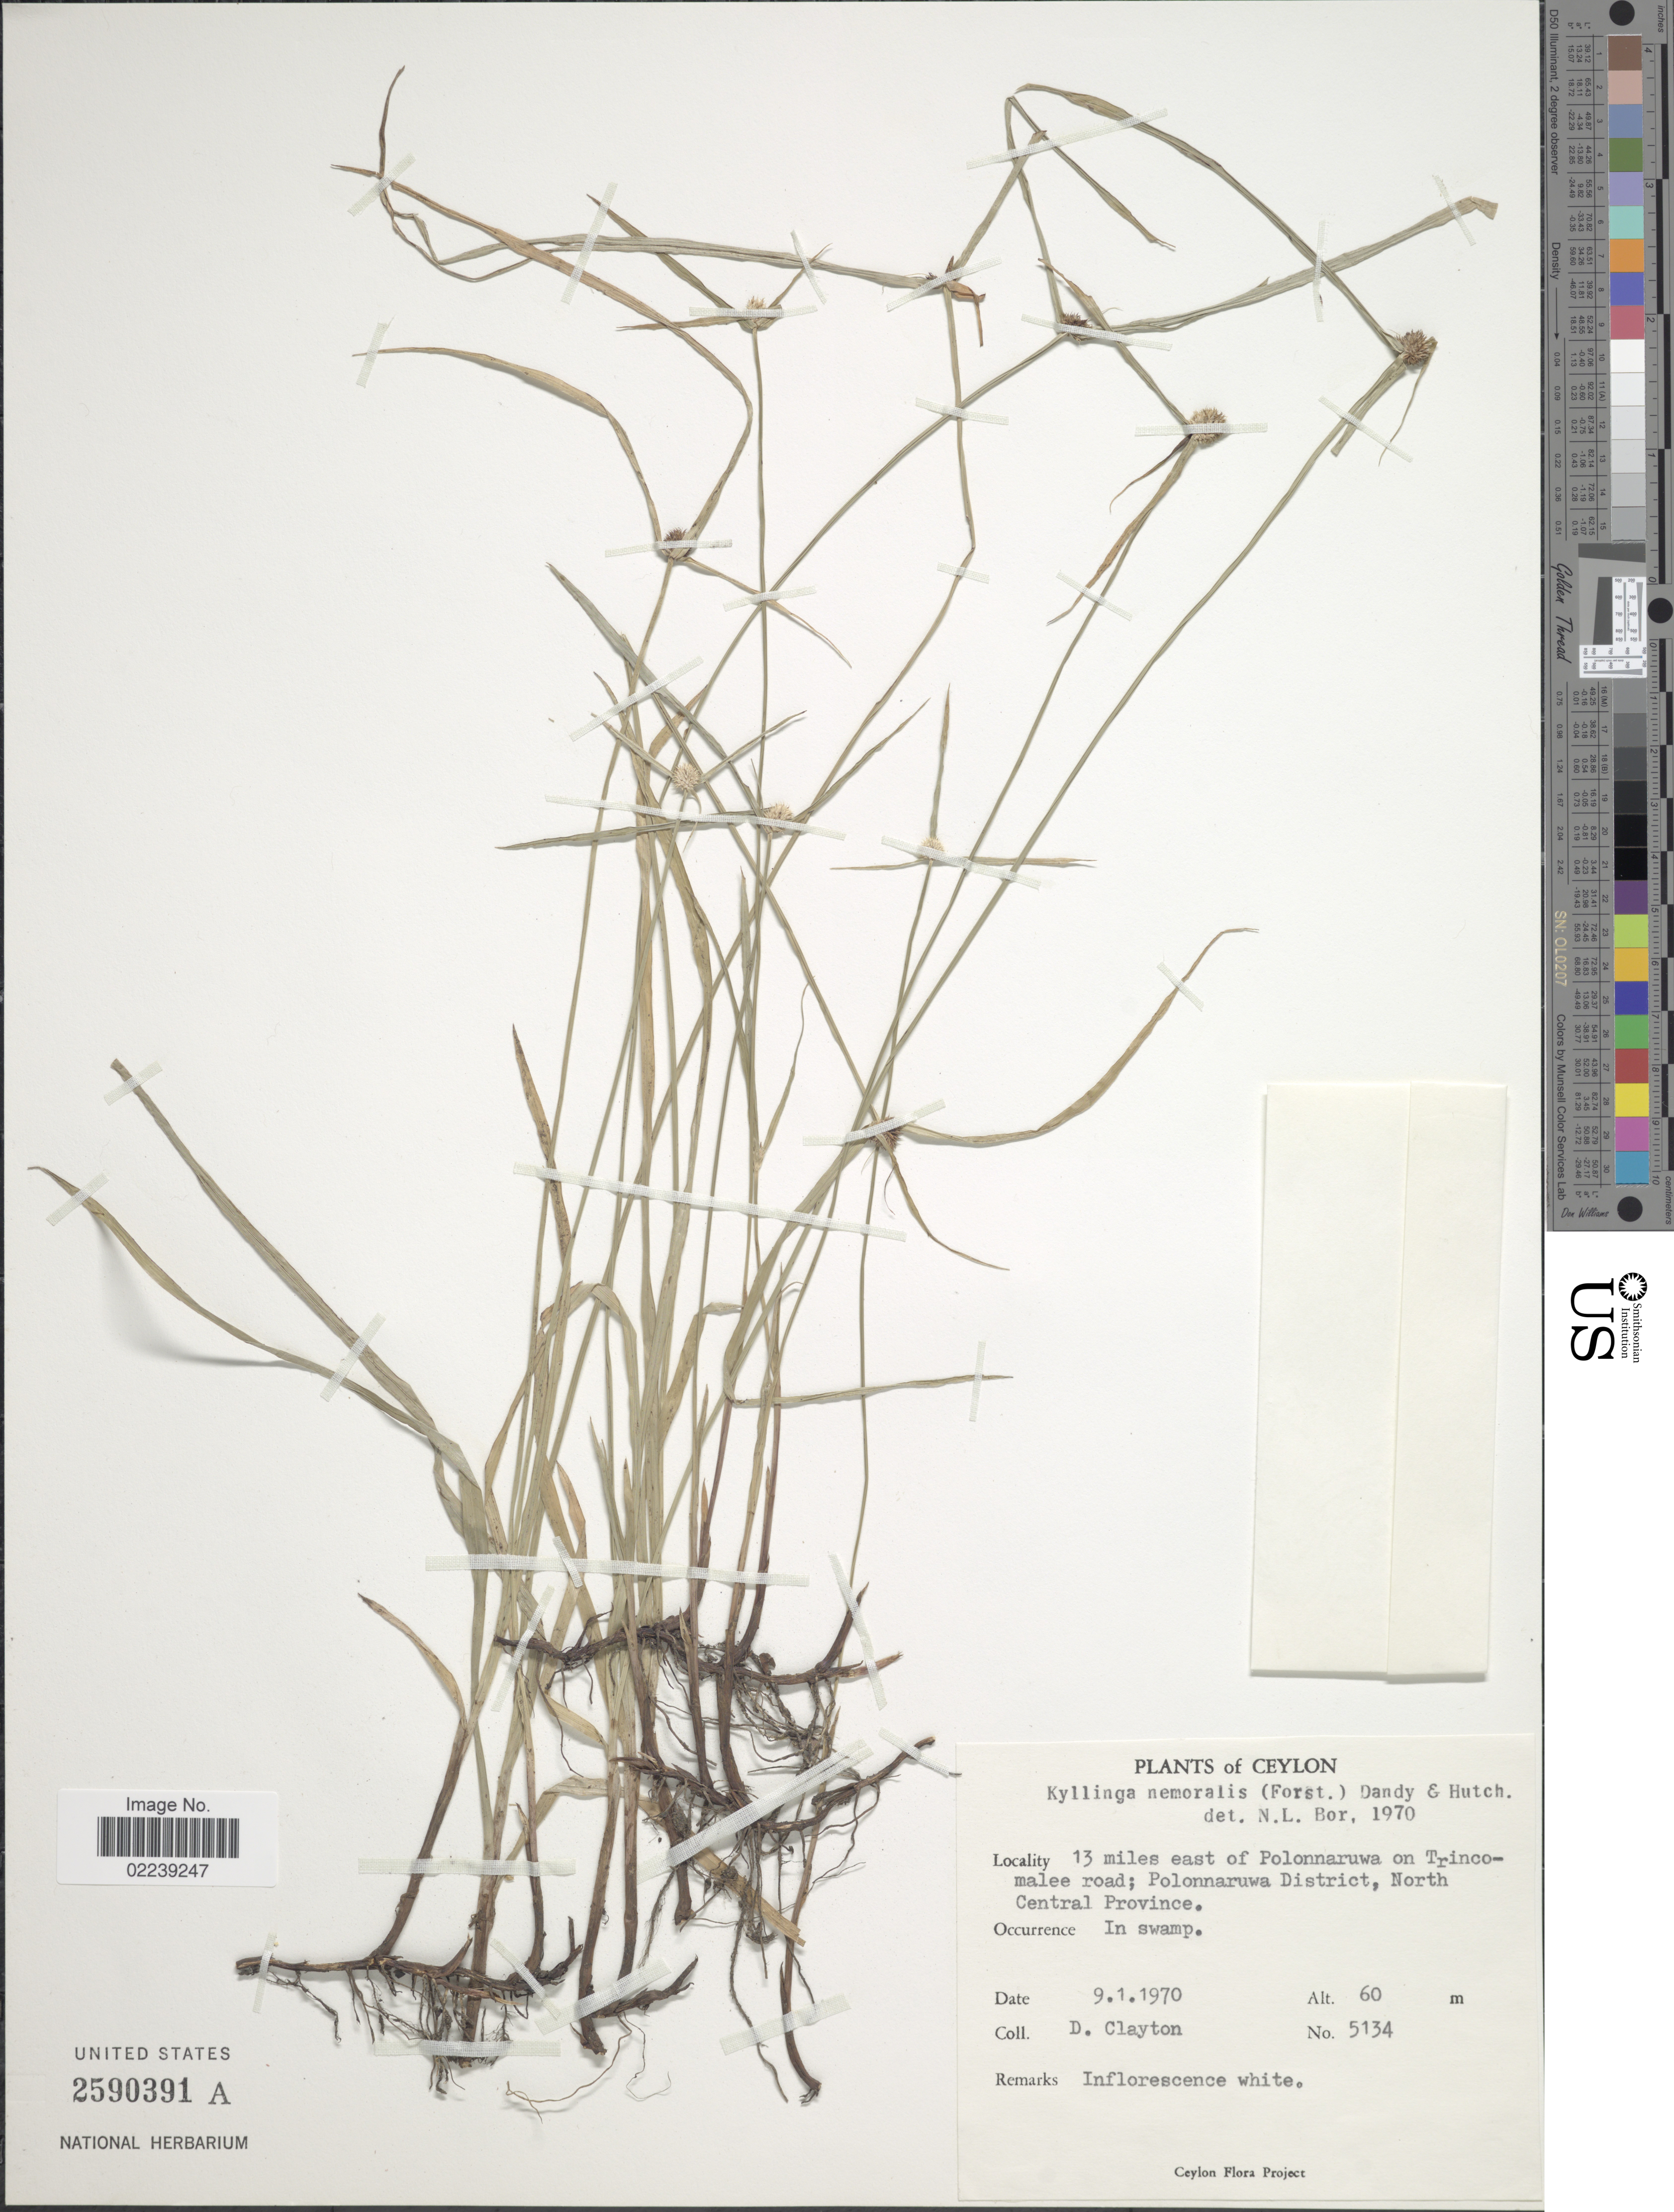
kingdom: Plantae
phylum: Tracheophyta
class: Liliopsida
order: Poales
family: Cyperaceae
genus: Cyperus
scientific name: Cyperus mindorensis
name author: (Steud.) Huygh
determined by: Strong, M. T., (US), Smithsonian Institution - National Museum of Natural History (UNITED STATES)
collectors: D. Clayton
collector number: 5134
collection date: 1970-01-09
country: Sri Lanka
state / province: North Central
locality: Ceylon, 13 miles east of Polonnaruwa on Trincomalee road; Polonnaruwa District, North- Central Province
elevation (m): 60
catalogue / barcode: US 2590391A